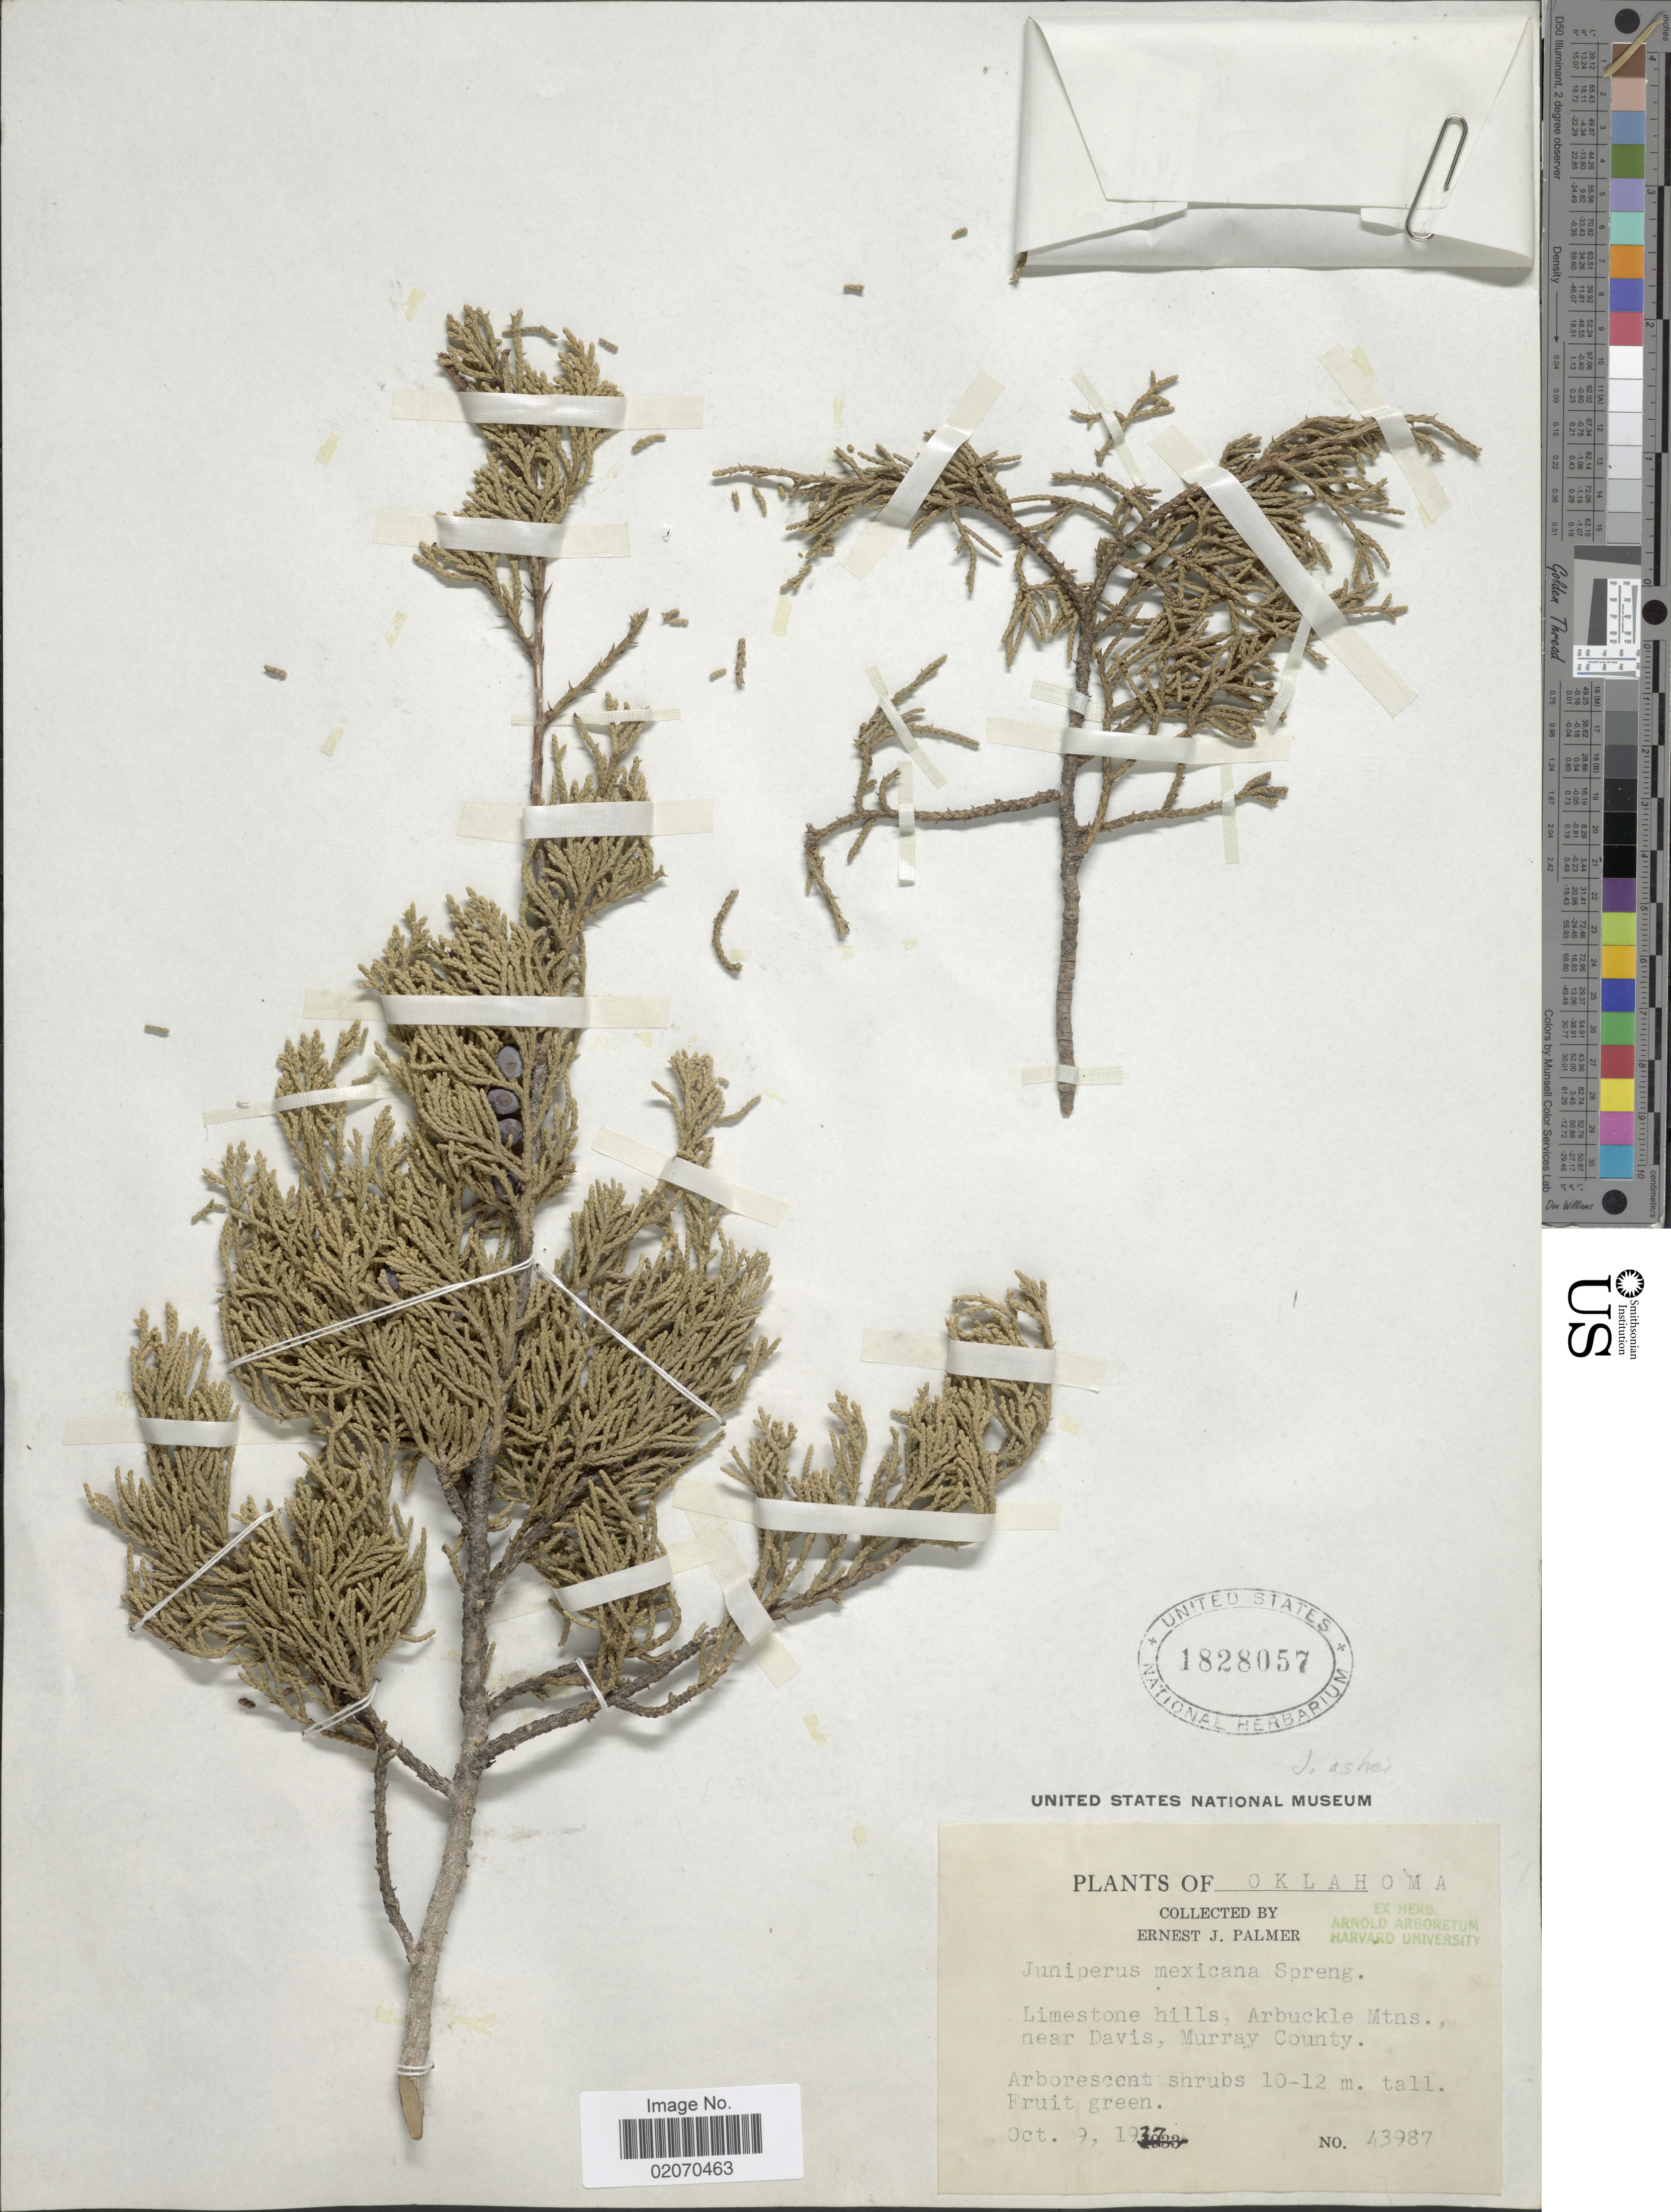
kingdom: Plantae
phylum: Tracheophyta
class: Pinopsida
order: Pinales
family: Cupressaceae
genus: Juniperus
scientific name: Juniperus ashei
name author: J. Buchholz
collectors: E. J. Palmer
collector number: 43987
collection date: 1937-10-09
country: United States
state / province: Oklahoma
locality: Arbuckle Mtns., near Davis, Murray County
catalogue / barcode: US 1828057